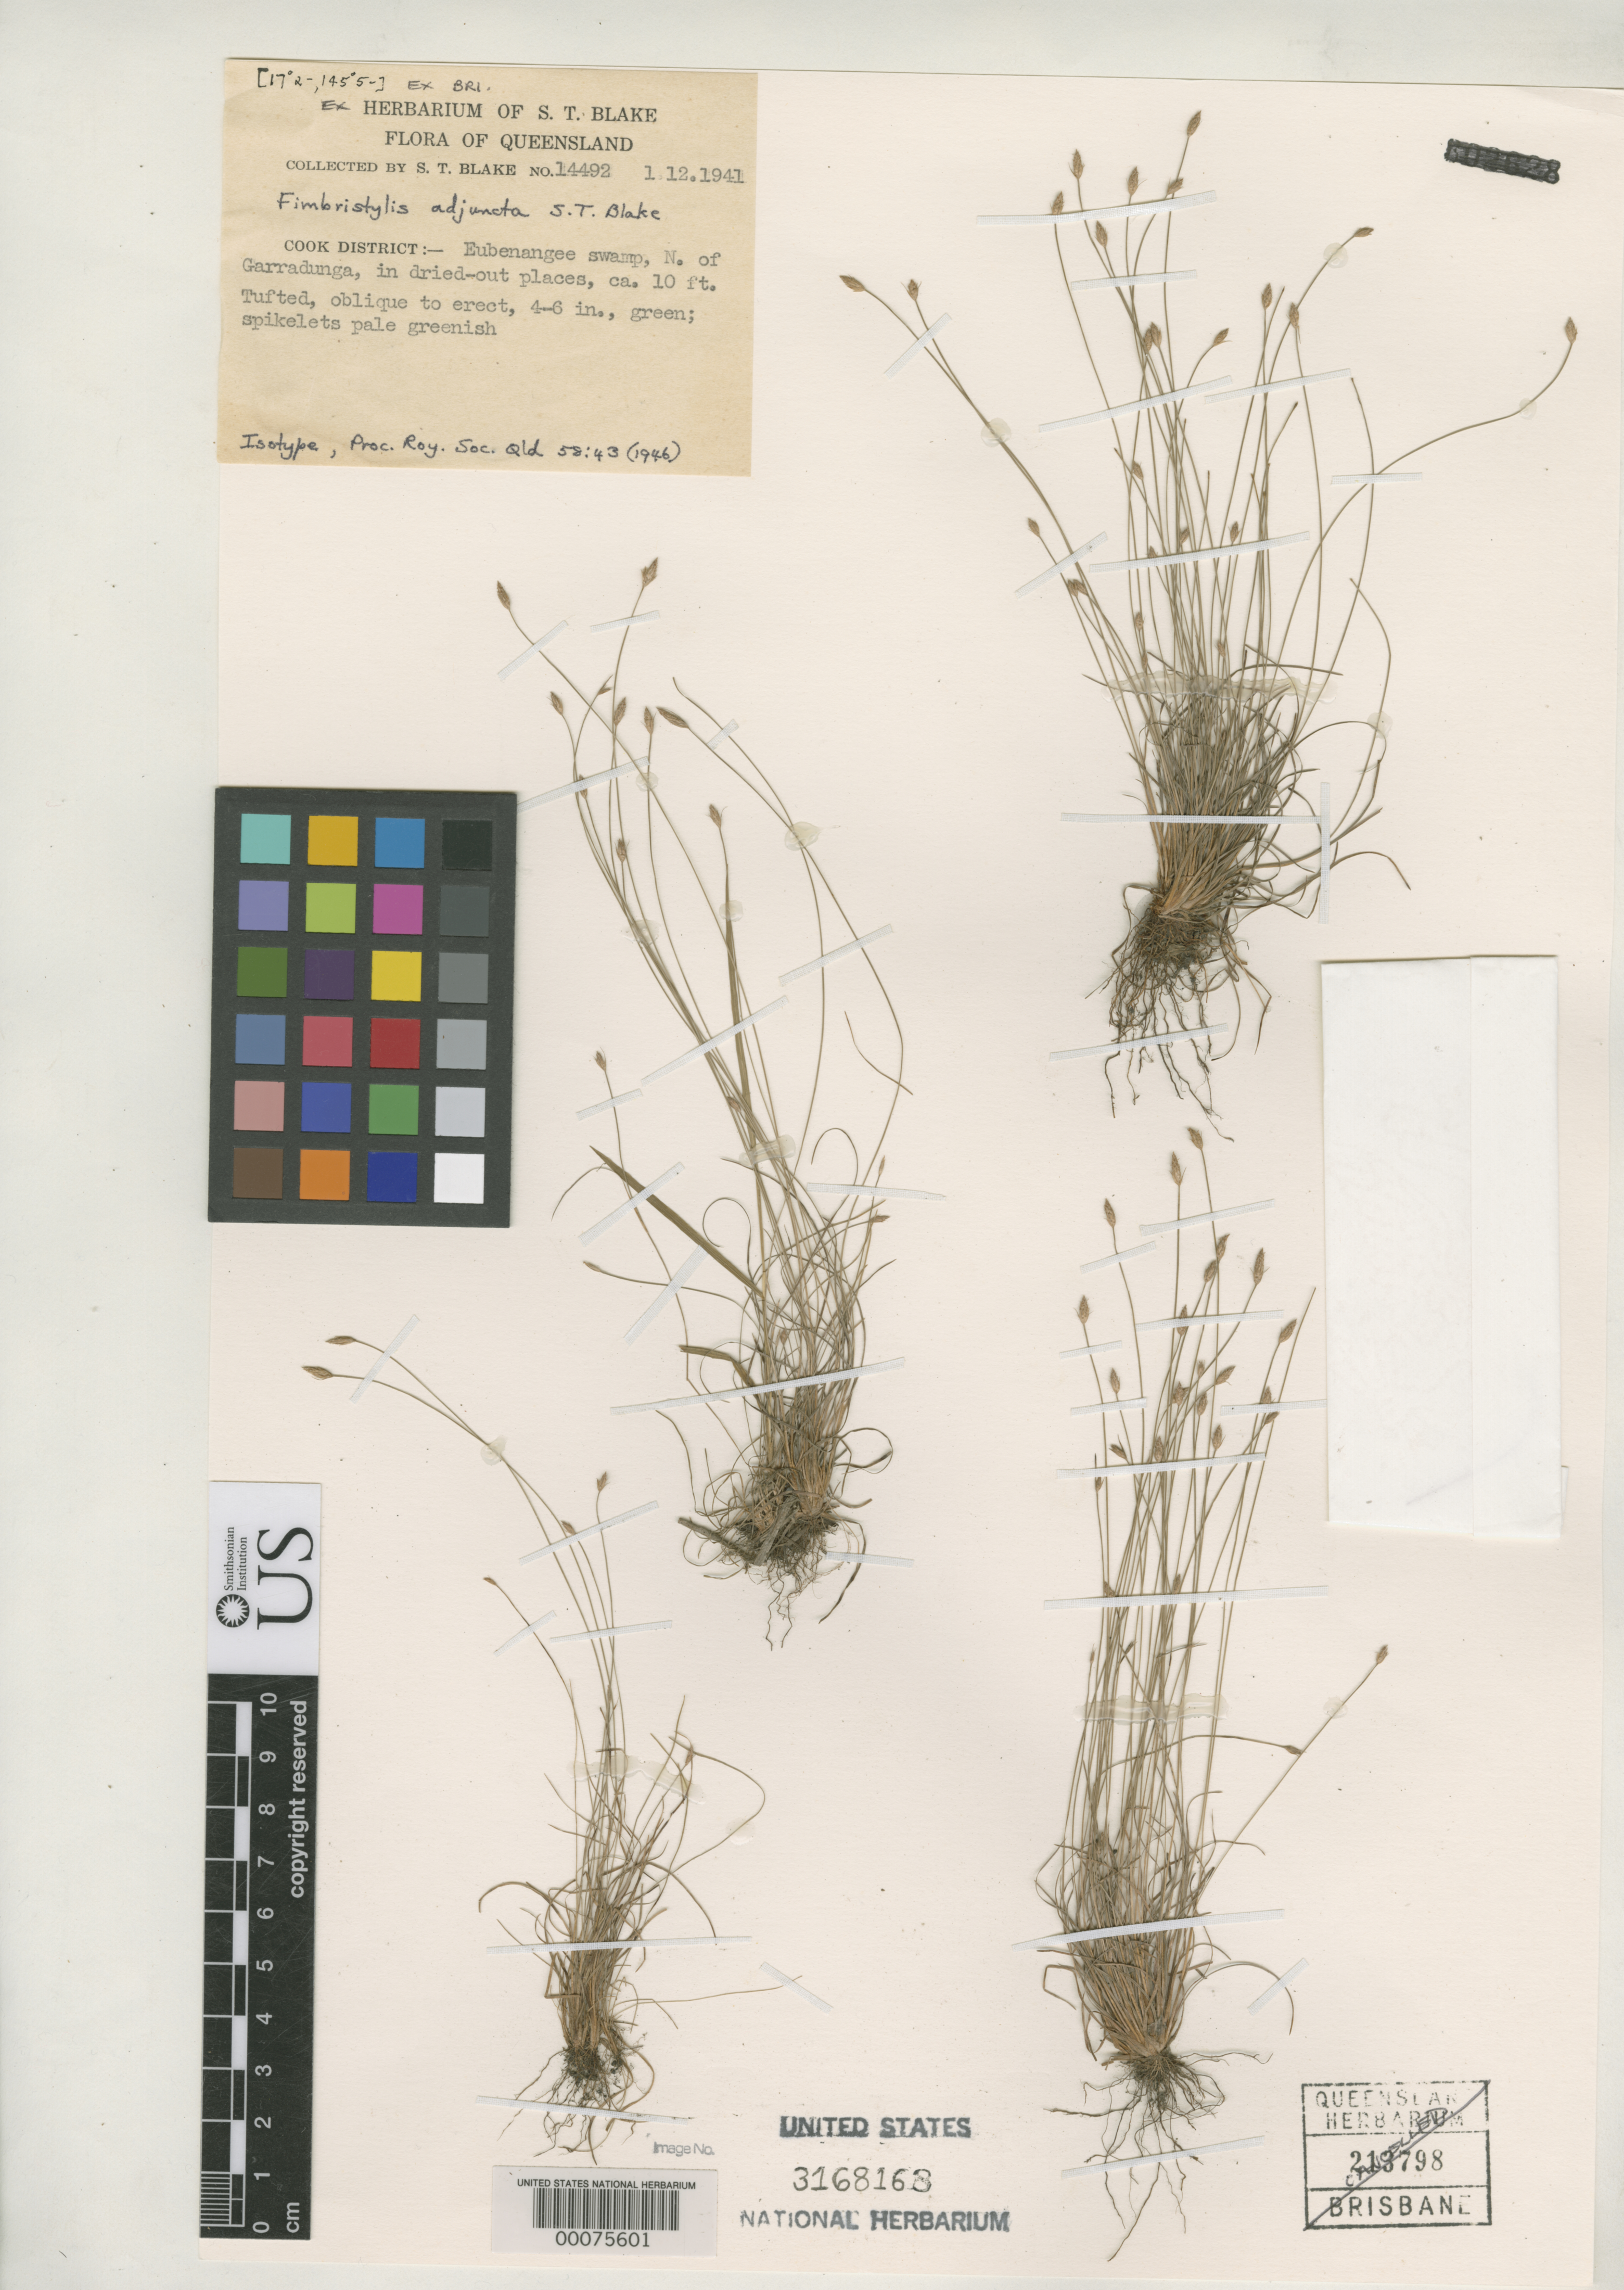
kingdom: Plantae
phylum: Tracheophyta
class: Liliopsida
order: Poales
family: Cyperaceae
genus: Fimbristylis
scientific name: Fimbristylis adjuncta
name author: S.T. Blake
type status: Isotype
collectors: S. T. Blake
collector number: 14492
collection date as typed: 01 Dec 1941 or 12 Jan 1941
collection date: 1941-01-12 or 1941-12-01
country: Australia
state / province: Queensland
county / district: Cook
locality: Eubenangee swamp, N of Garradunga.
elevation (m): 3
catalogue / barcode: US 3168168